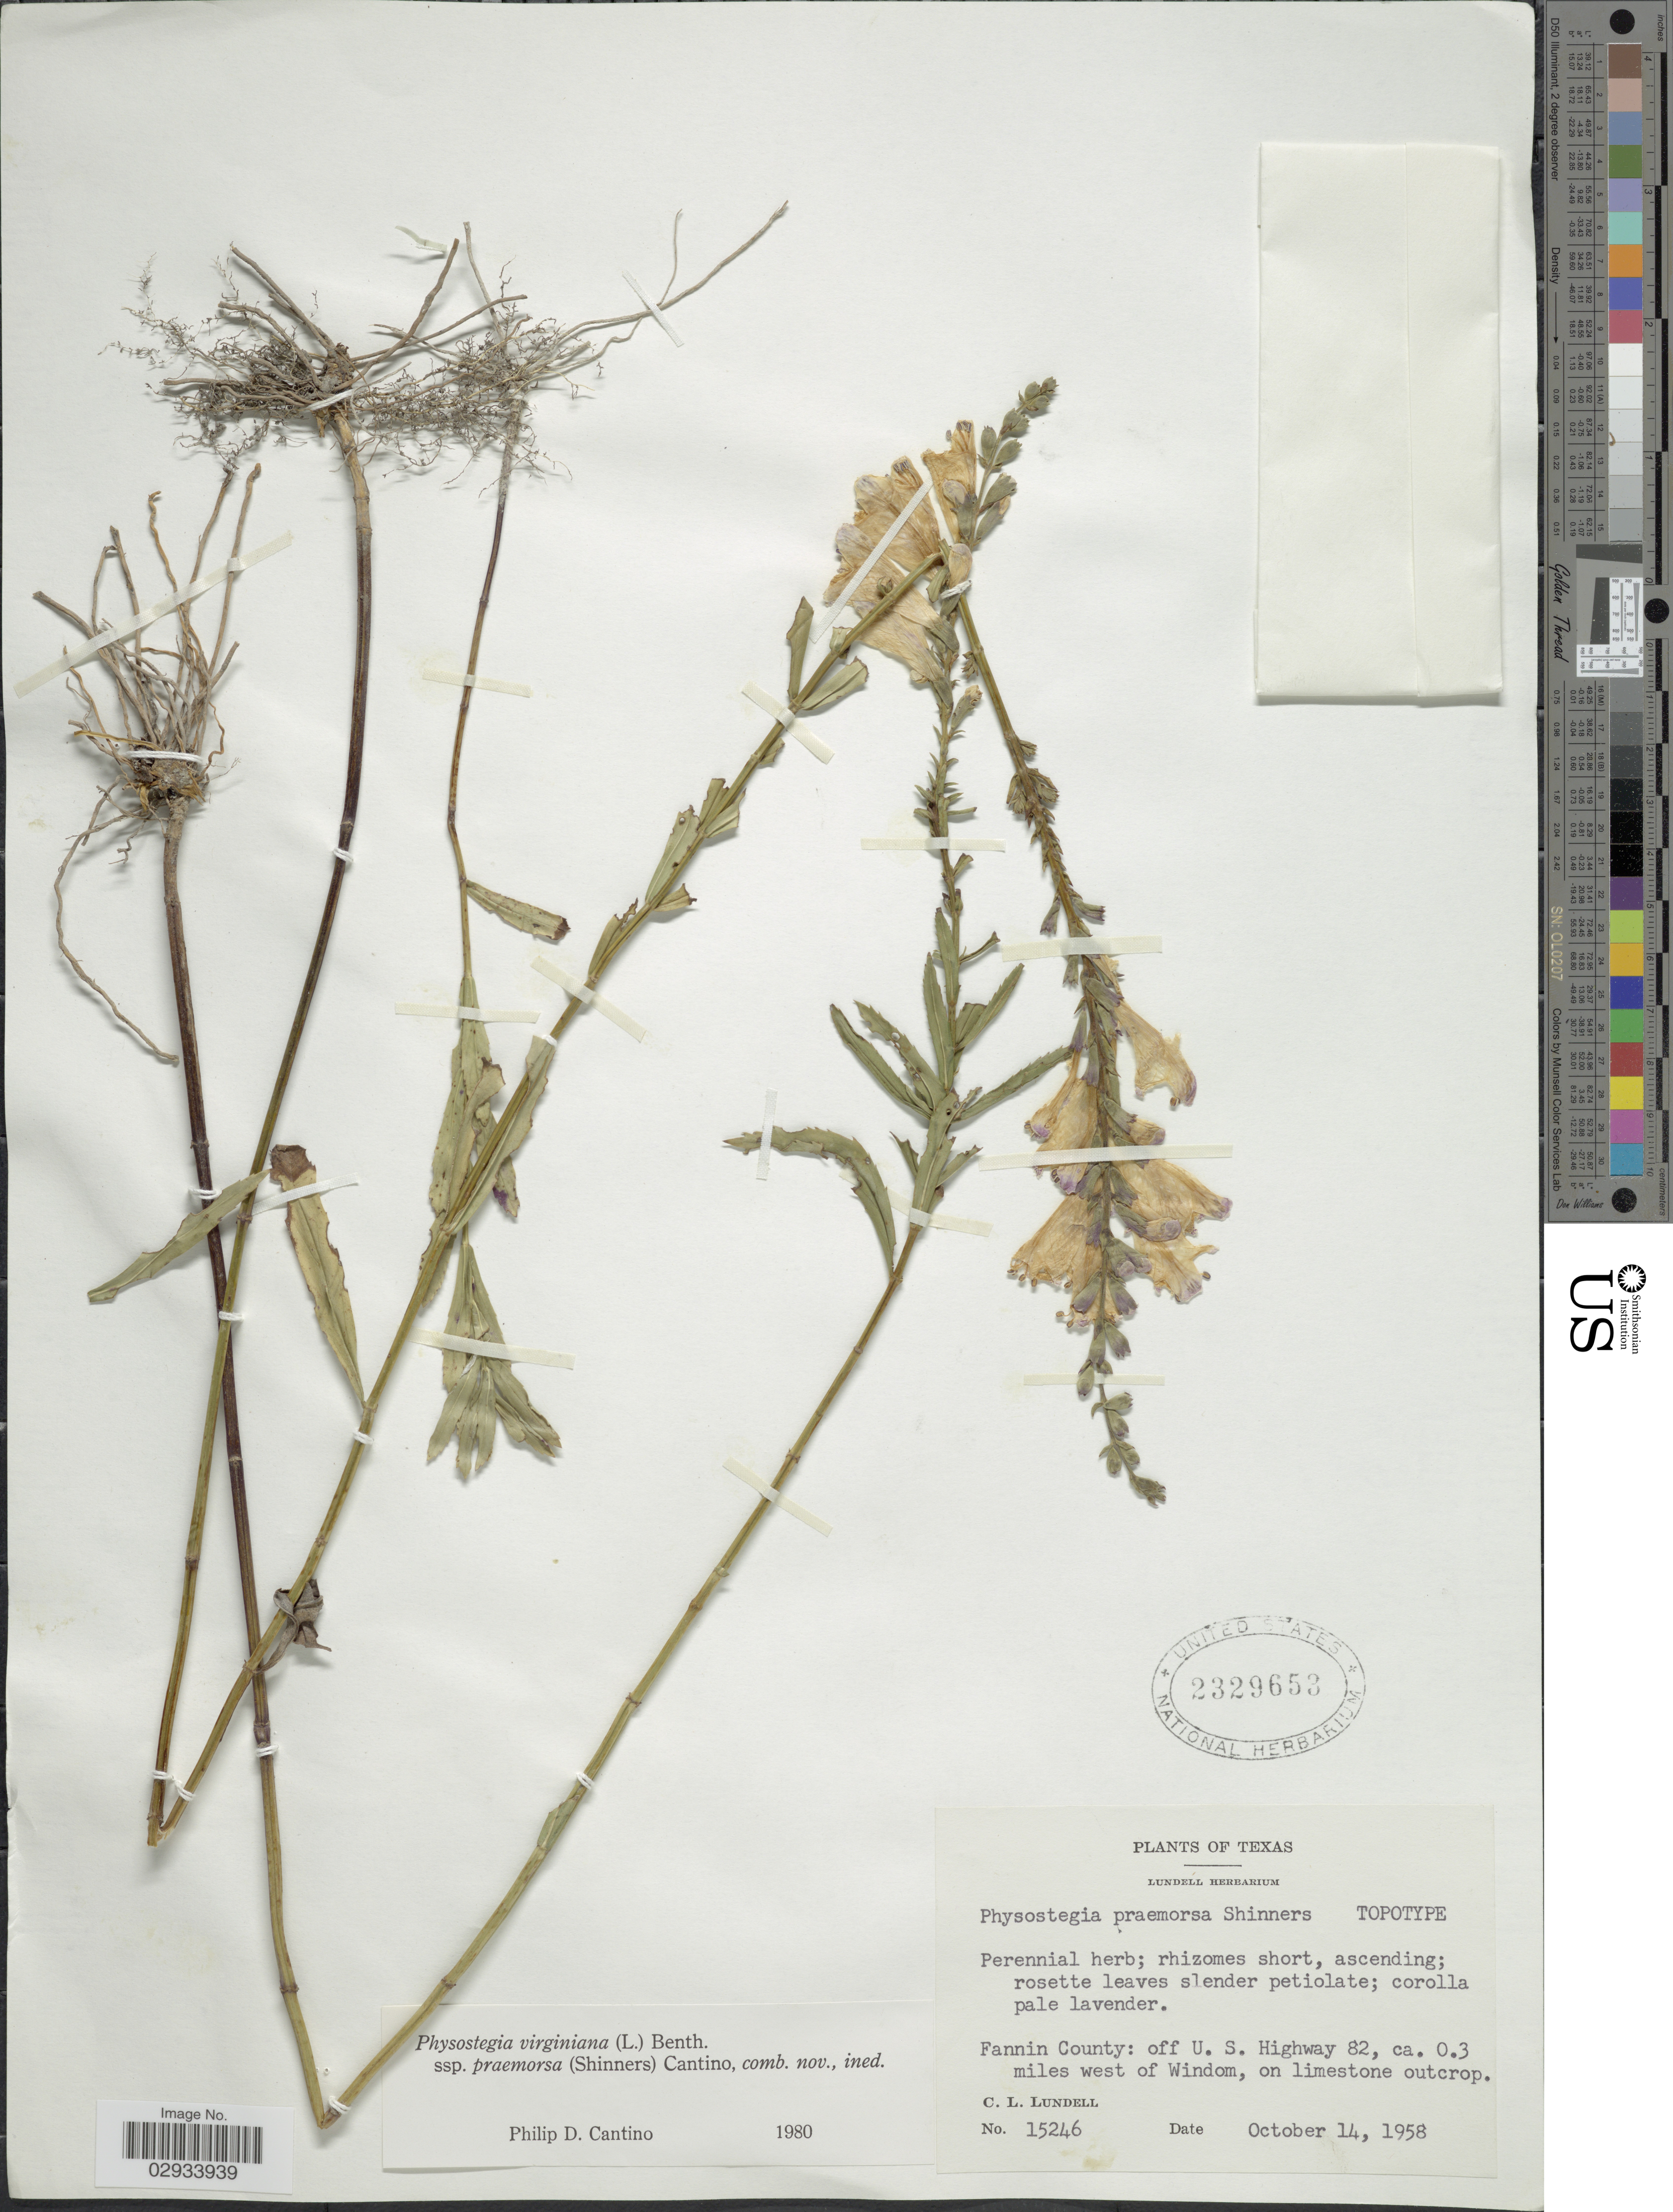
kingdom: Plantae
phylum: Tracheophyta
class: Magnoliopsida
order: Lamiales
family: Lamiaceae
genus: Physostegia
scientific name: Physostegia virginiana subsp. praemorsa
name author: (Shinners) P.D. Cantino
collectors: C. L. Lundell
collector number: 15246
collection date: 1958-10-14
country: United States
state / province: Texas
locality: Fannin County: off U. S. Highway 82, ca. 0.3 miles west of Windom, on limestone outcrop.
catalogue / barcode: US 2329653